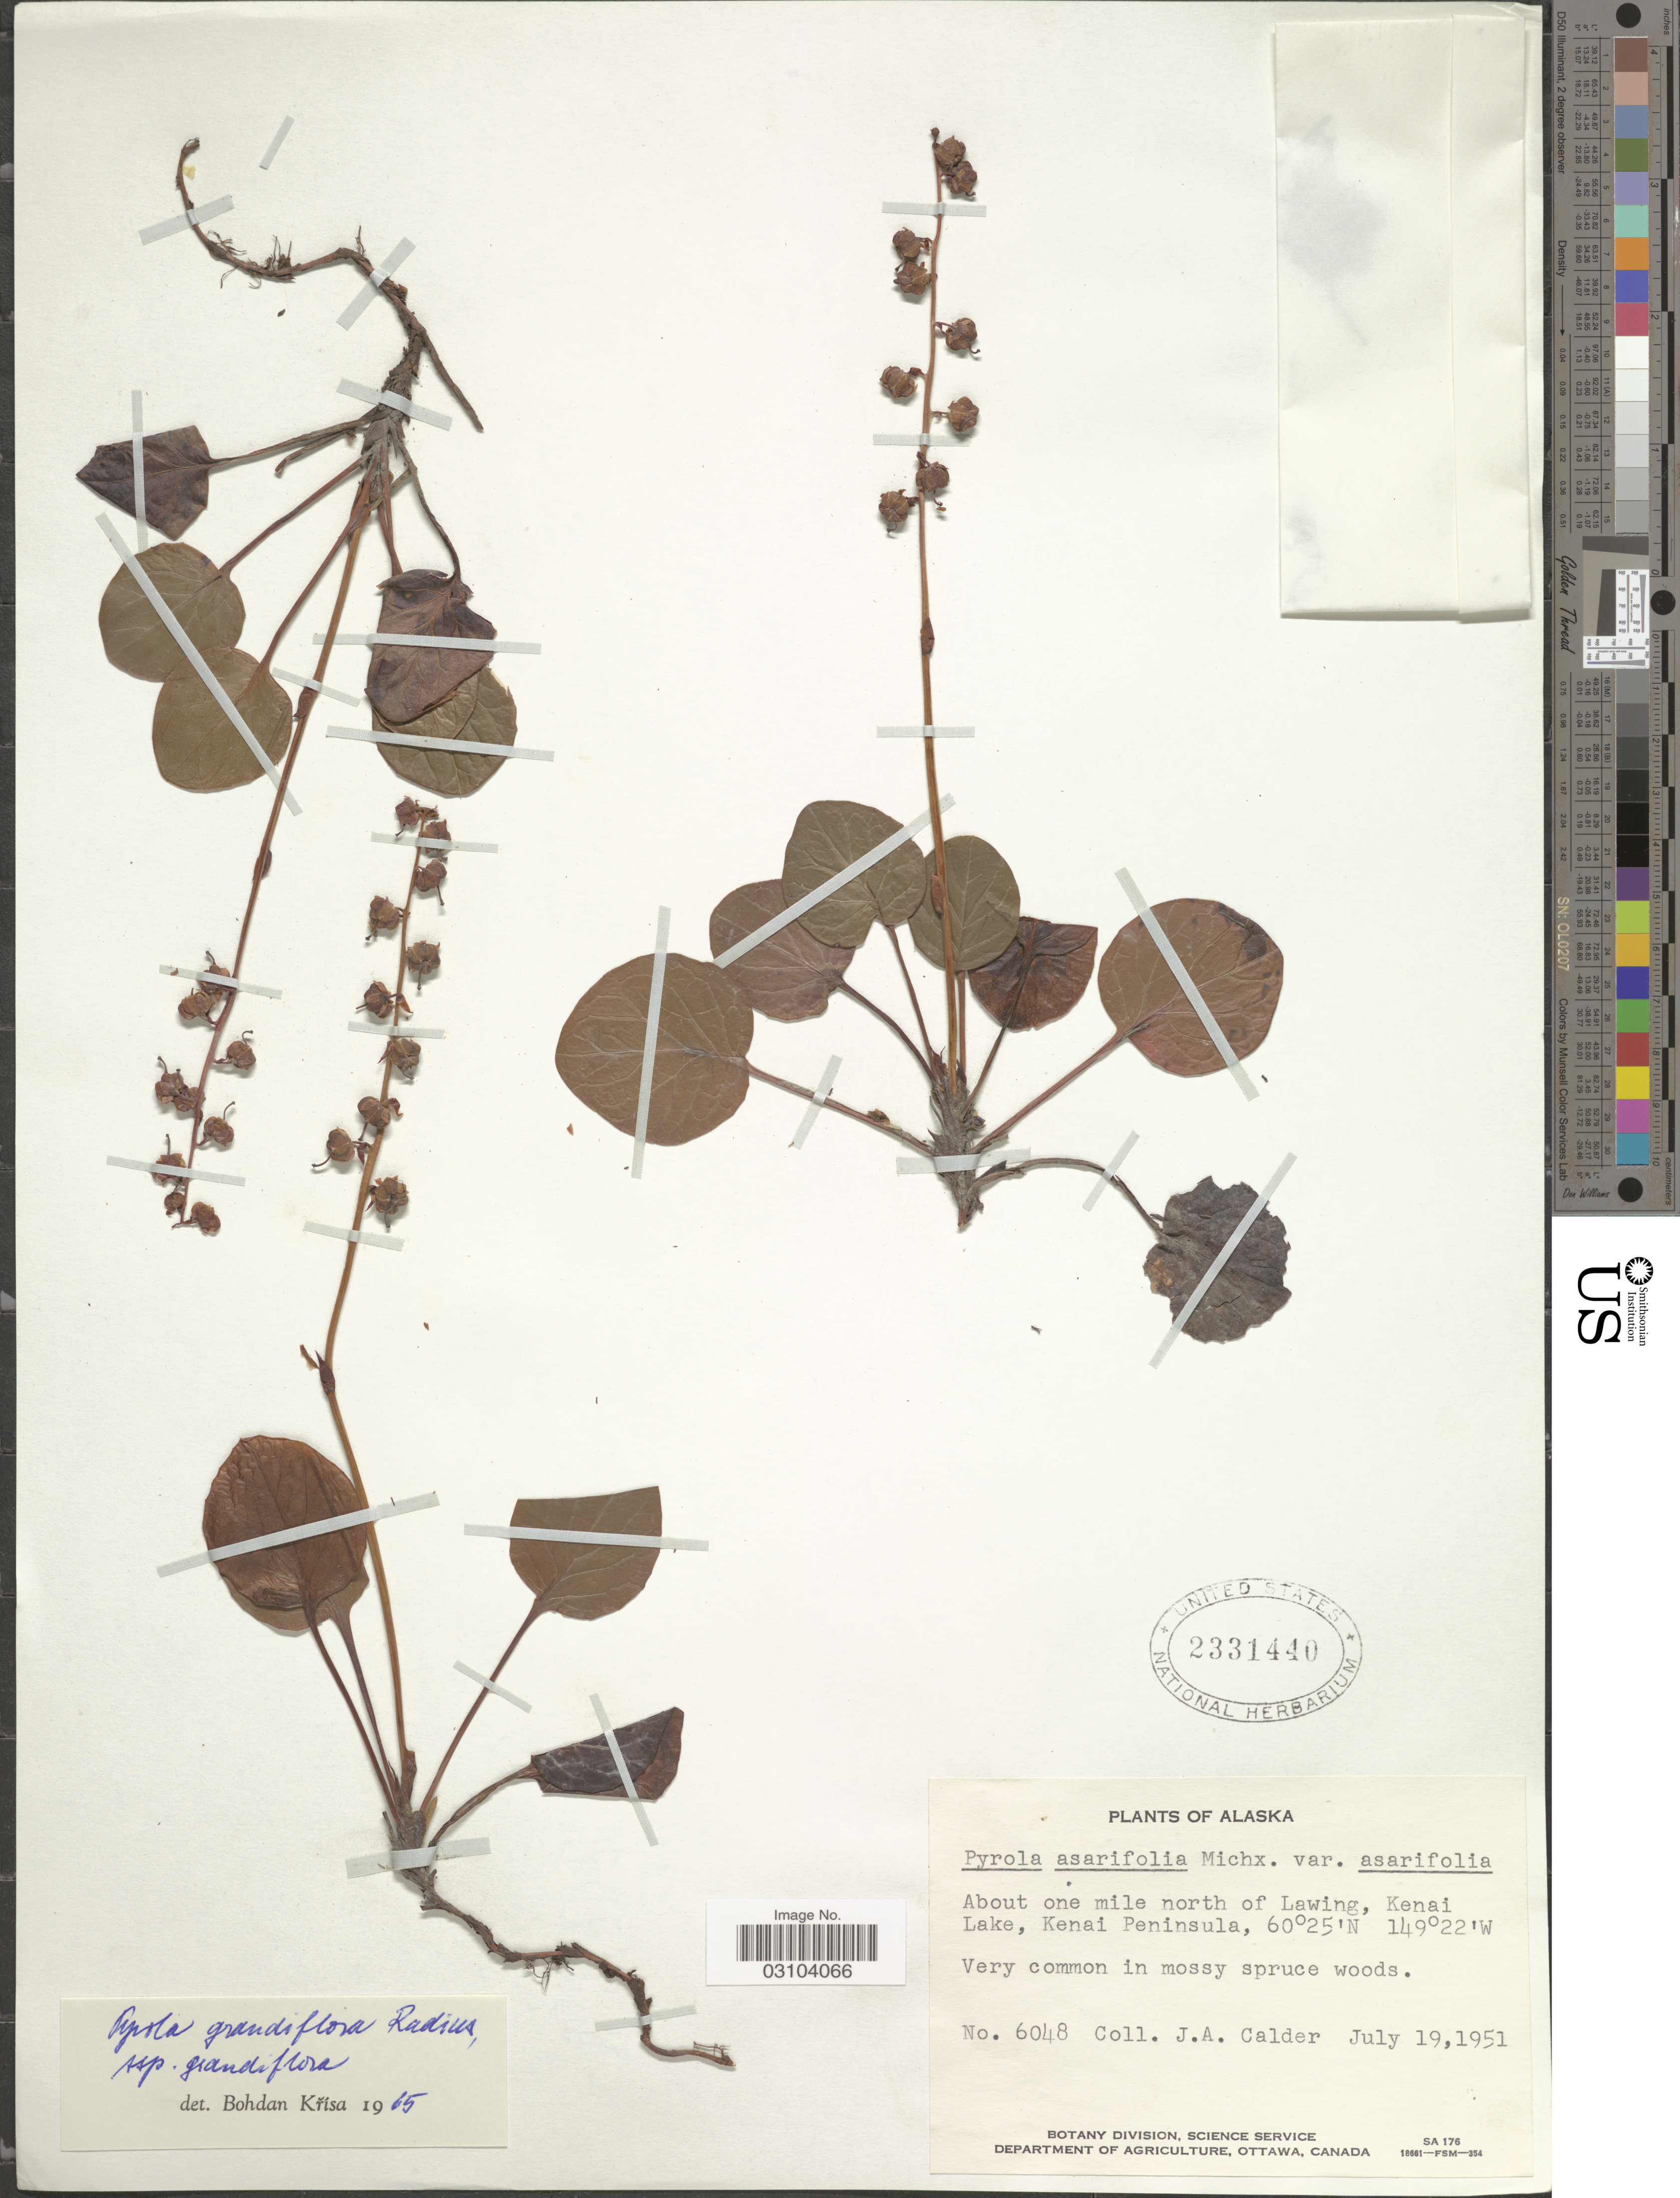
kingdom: Plantae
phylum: Tracheophyta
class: Magnoliopsida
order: Ericales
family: Ericaceae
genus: Pyrola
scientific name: Pyrola grandiflora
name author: Radius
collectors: J. A. Calder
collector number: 6048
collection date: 1951-07-19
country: United States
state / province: Alaska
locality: About one mile north of Lawing, Kenai Lake, Kenai Peninsula.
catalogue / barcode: US 2331440